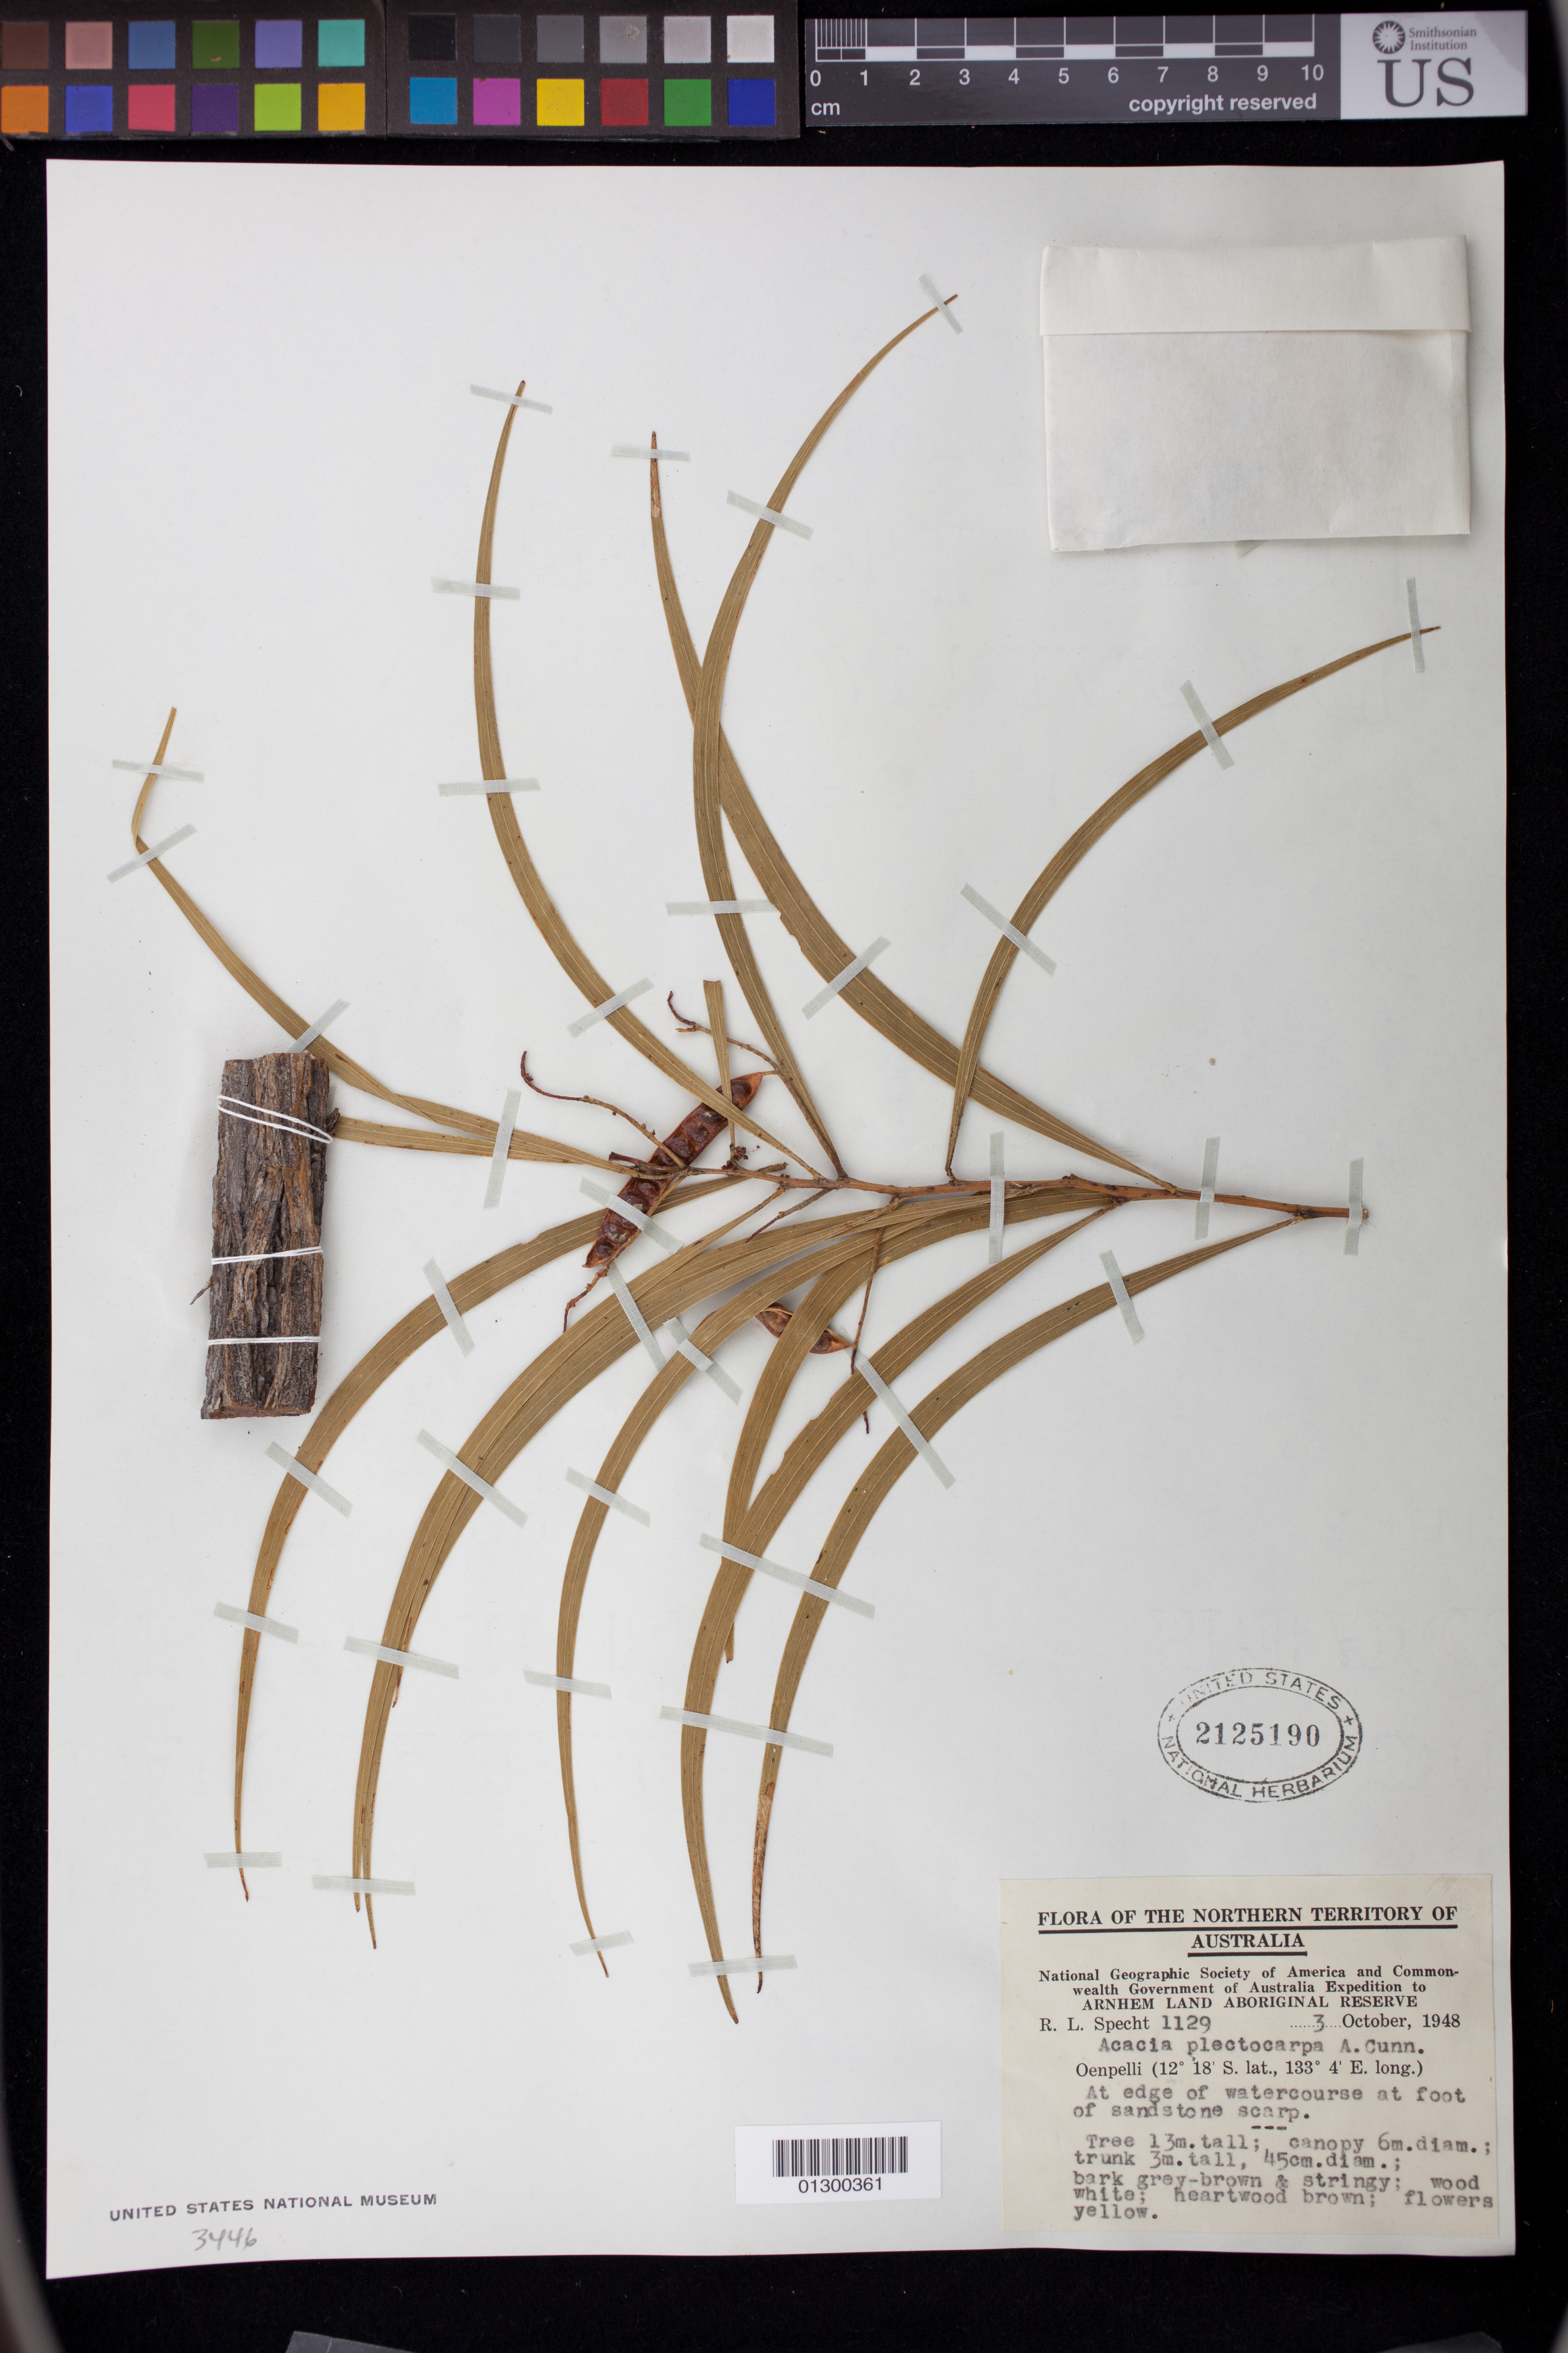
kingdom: Plantae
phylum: Tracheophyta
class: Magnoliopsida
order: Fabales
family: Fabaceae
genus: Acacia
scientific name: Acacia plectocarpa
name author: Benth.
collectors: R. L. Specht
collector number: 1129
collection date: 1948-10-03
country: Australia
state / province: Northern Territory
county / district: West Arnhem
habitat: At edge of watercourse at foot of sandstone scarp.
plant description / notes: Tree 13 m. tall; canopy 6 m. diam.; trunk 3 m. tall, 45 cm. diam.; bark grey-brown and stringy; wood white; heartwood brown; flowers yellow.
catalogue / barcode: US 2125190